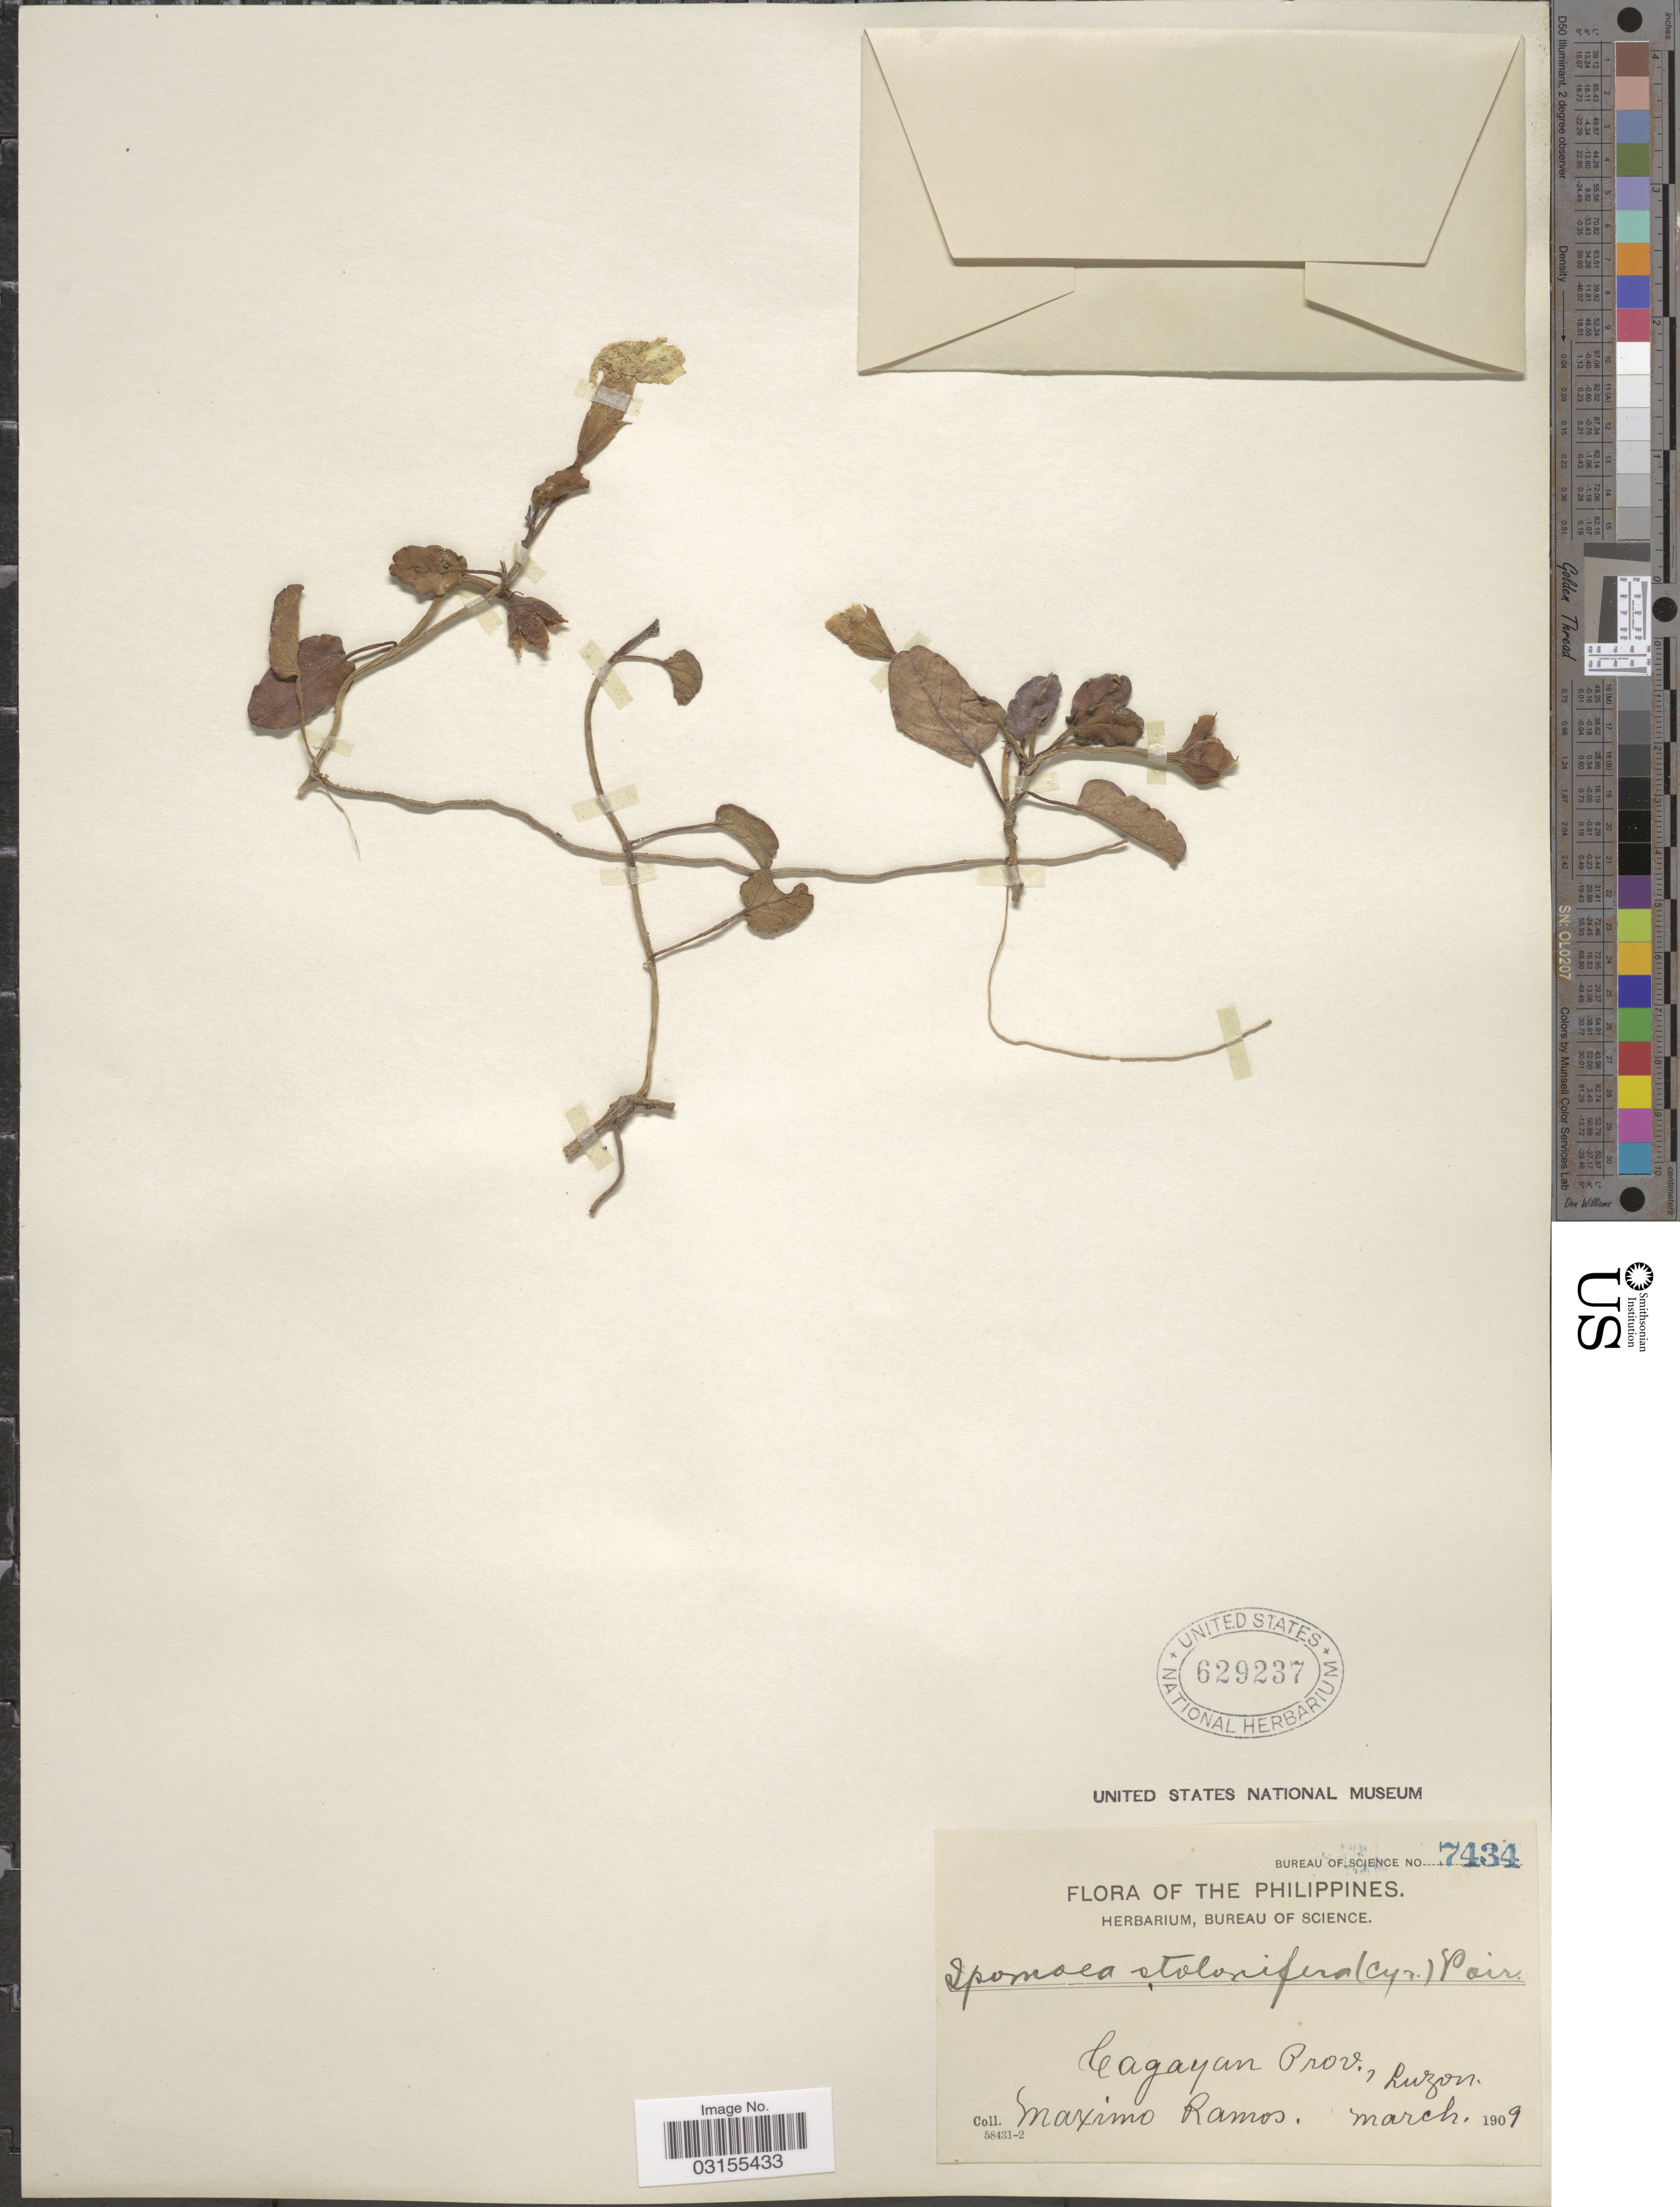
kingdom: Plantae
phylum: Tracheophyta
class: Magnoliopsida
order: Solanales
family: Convolvulaceae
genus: Ipomoea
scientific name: Ipomoea stolonifera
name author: (Cirillo) J.F. Gmel.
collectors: M. Ramos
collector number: Bureau of Science 7434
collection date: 1909-03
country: Philippines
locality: Cagayan Prov. Luzon.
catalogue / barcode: US 629237